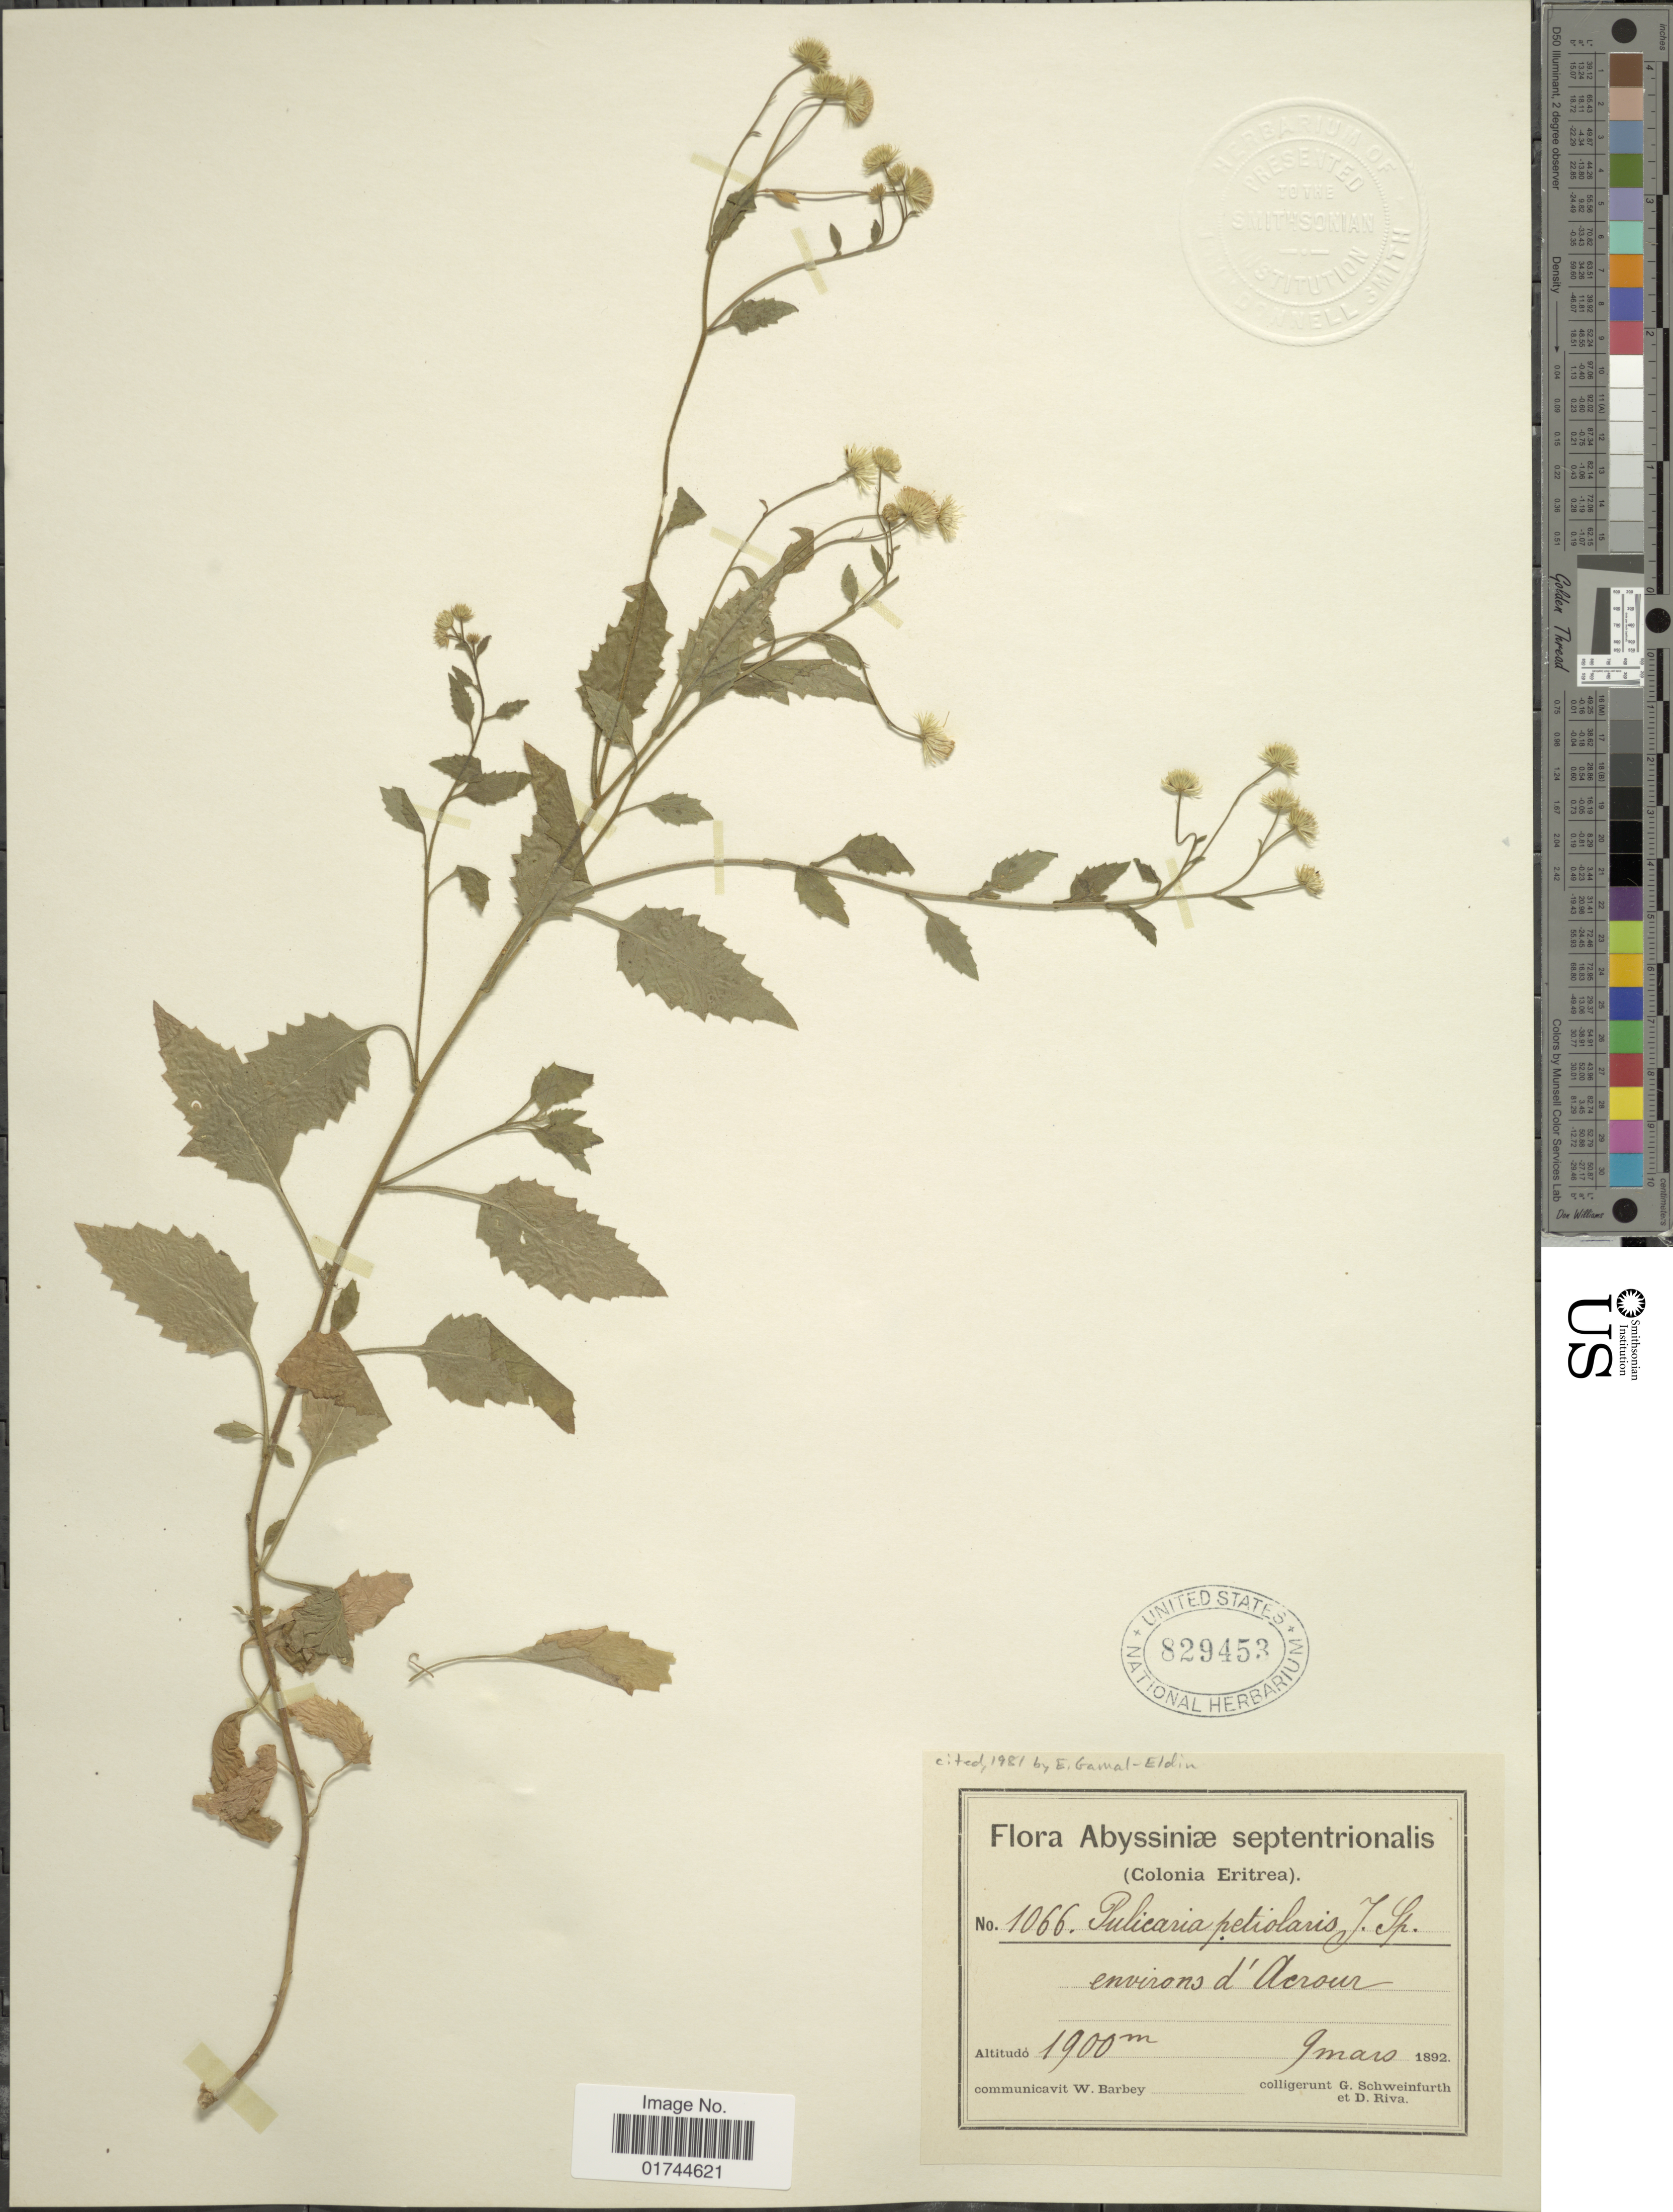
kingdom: Plantae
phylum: Tracheophyta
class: Magnoliopsida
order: Asterales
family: Asteraceae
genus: Pulicaria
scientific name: Pulicaria petiolaris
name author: Jaubert & Spach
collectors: G. A. Schweinfurth (herbarium) & D. Riva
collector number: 1066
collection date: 1892-03-09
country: Eritrea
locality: Abyssiniae, environs d'Acrour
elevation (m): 1900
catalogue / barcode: US 829453